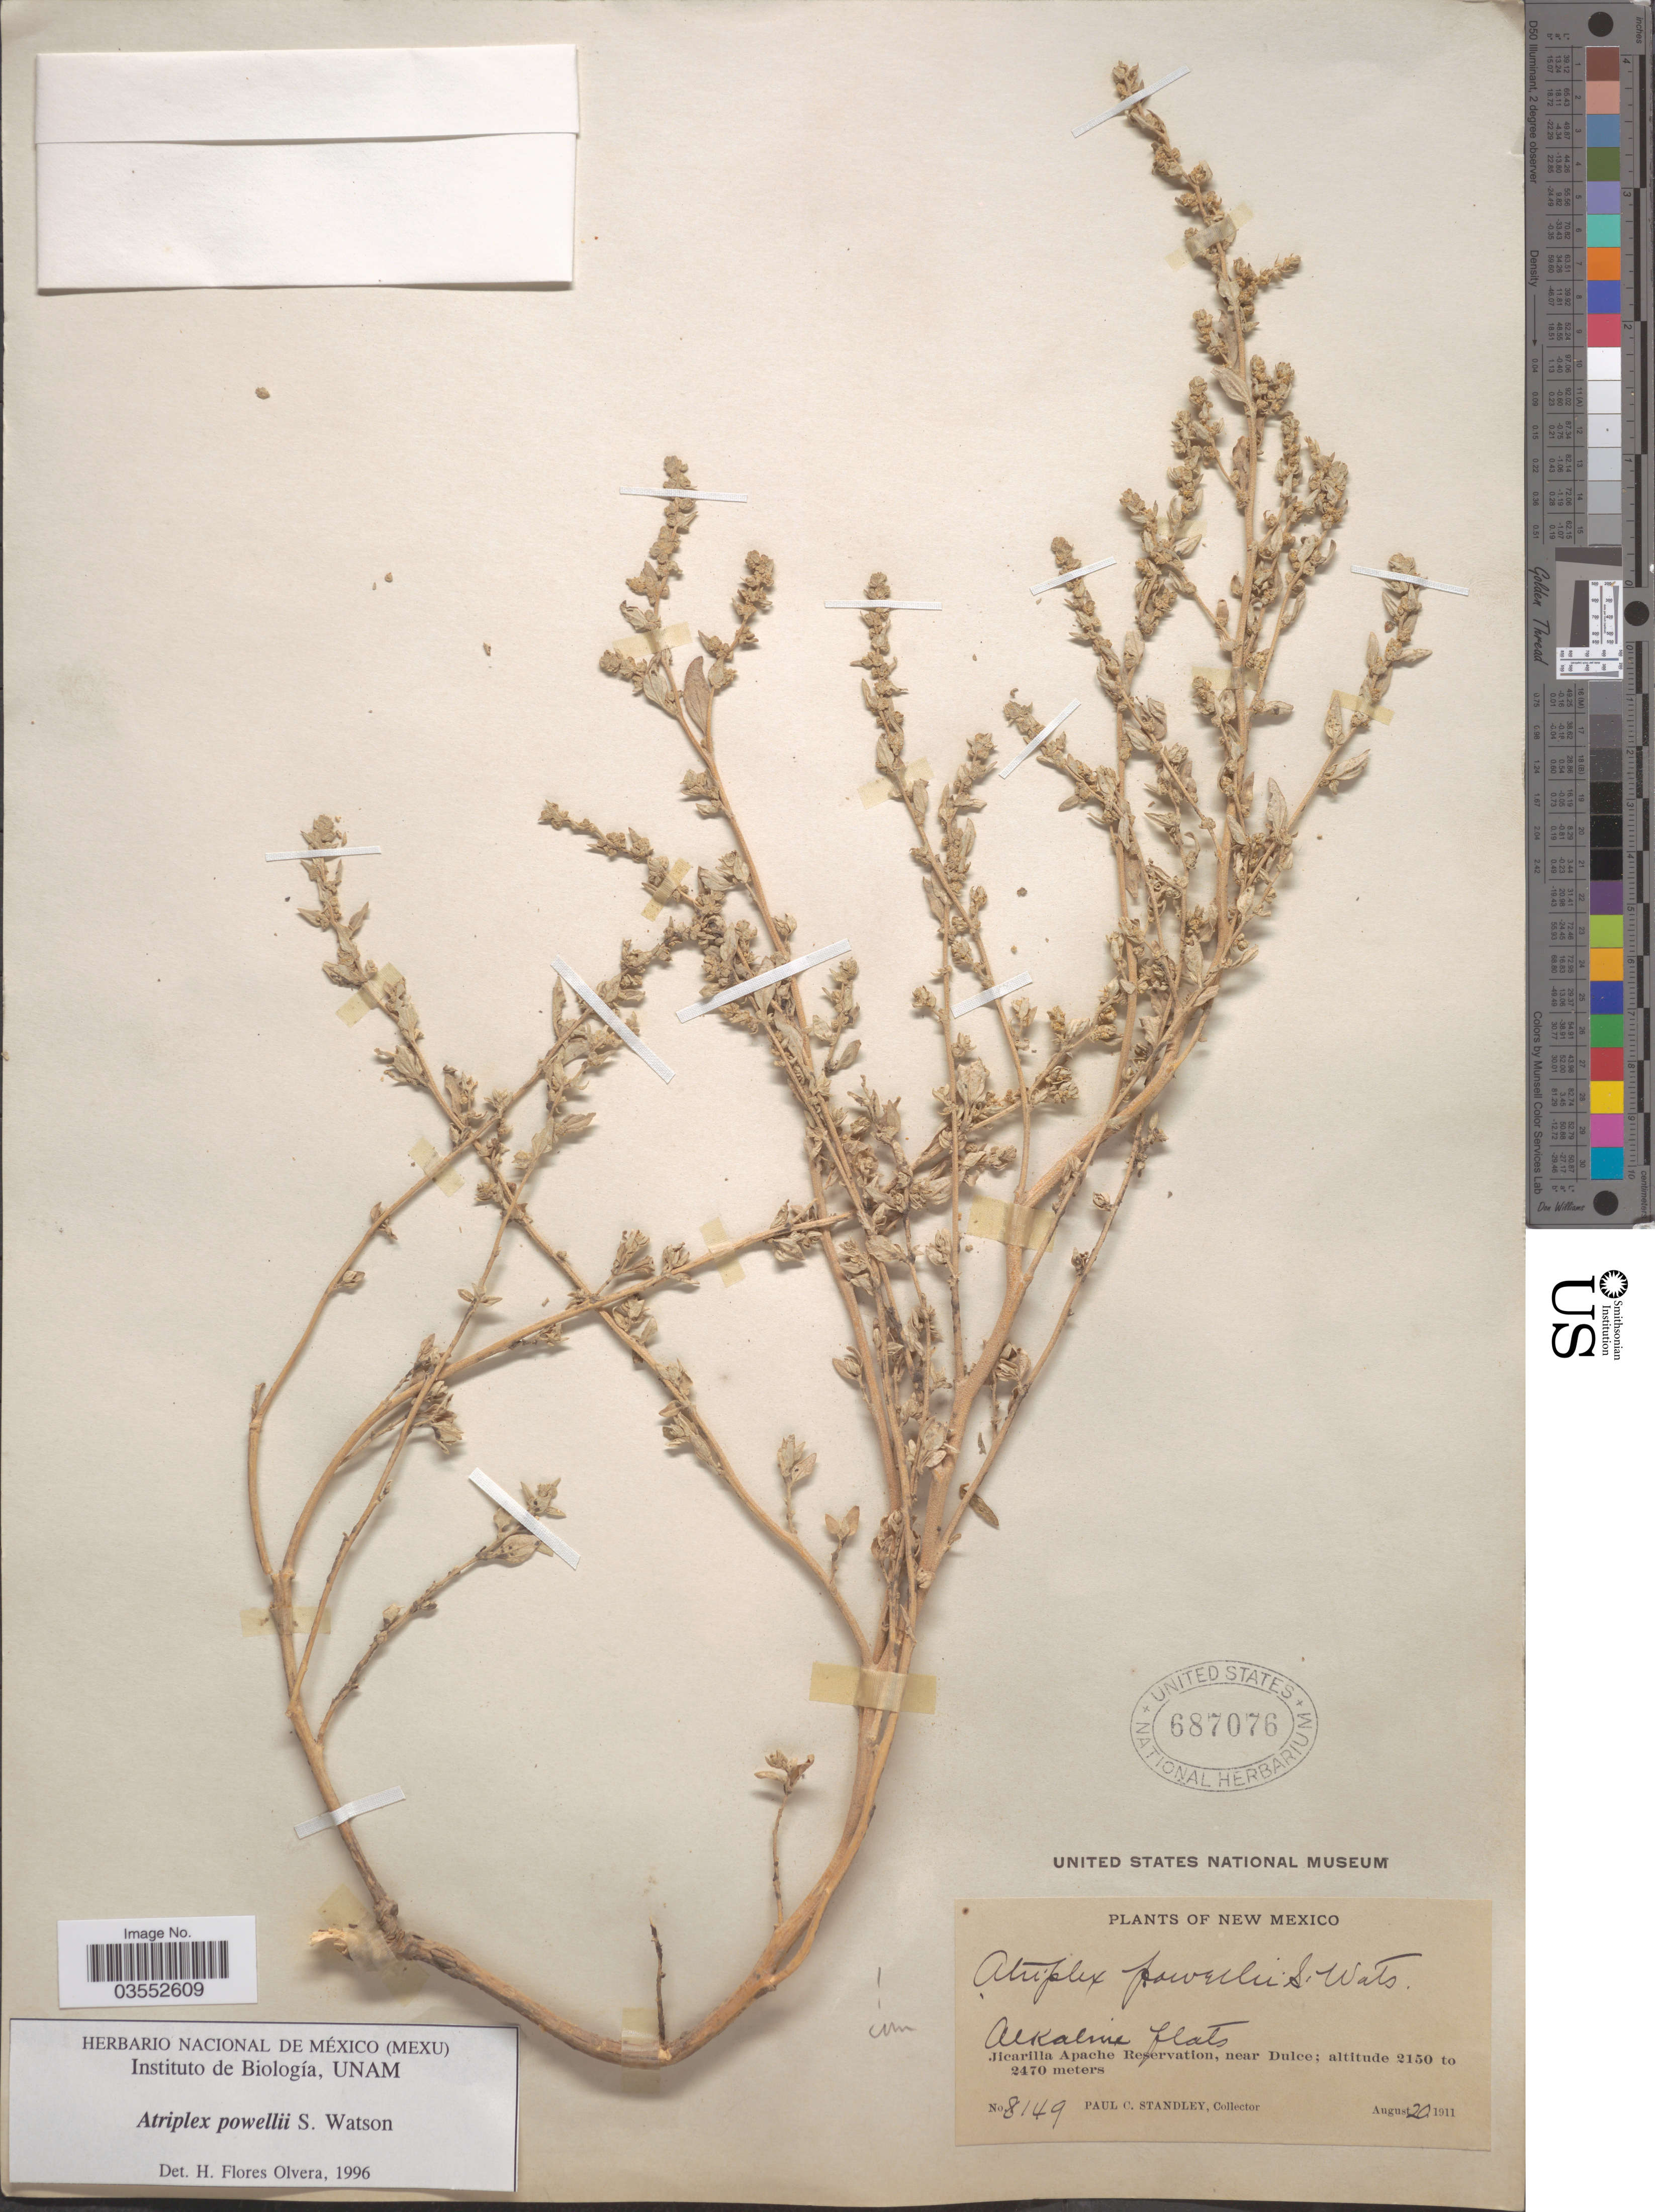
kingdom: Plantae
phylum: Tracheophyta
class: Magnoliopsida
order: Caryophyllales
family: Amaranthaceae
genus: Atriplex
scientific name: Atriplex powellii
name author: S. Watson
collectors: P. C. Standley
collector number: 8149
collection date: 1911-08-20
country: United States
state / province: New Mexico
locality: Alkaline flats. Jicarilla Apache Reservation, near Dulce.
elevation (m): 2150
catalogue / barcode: US 687076